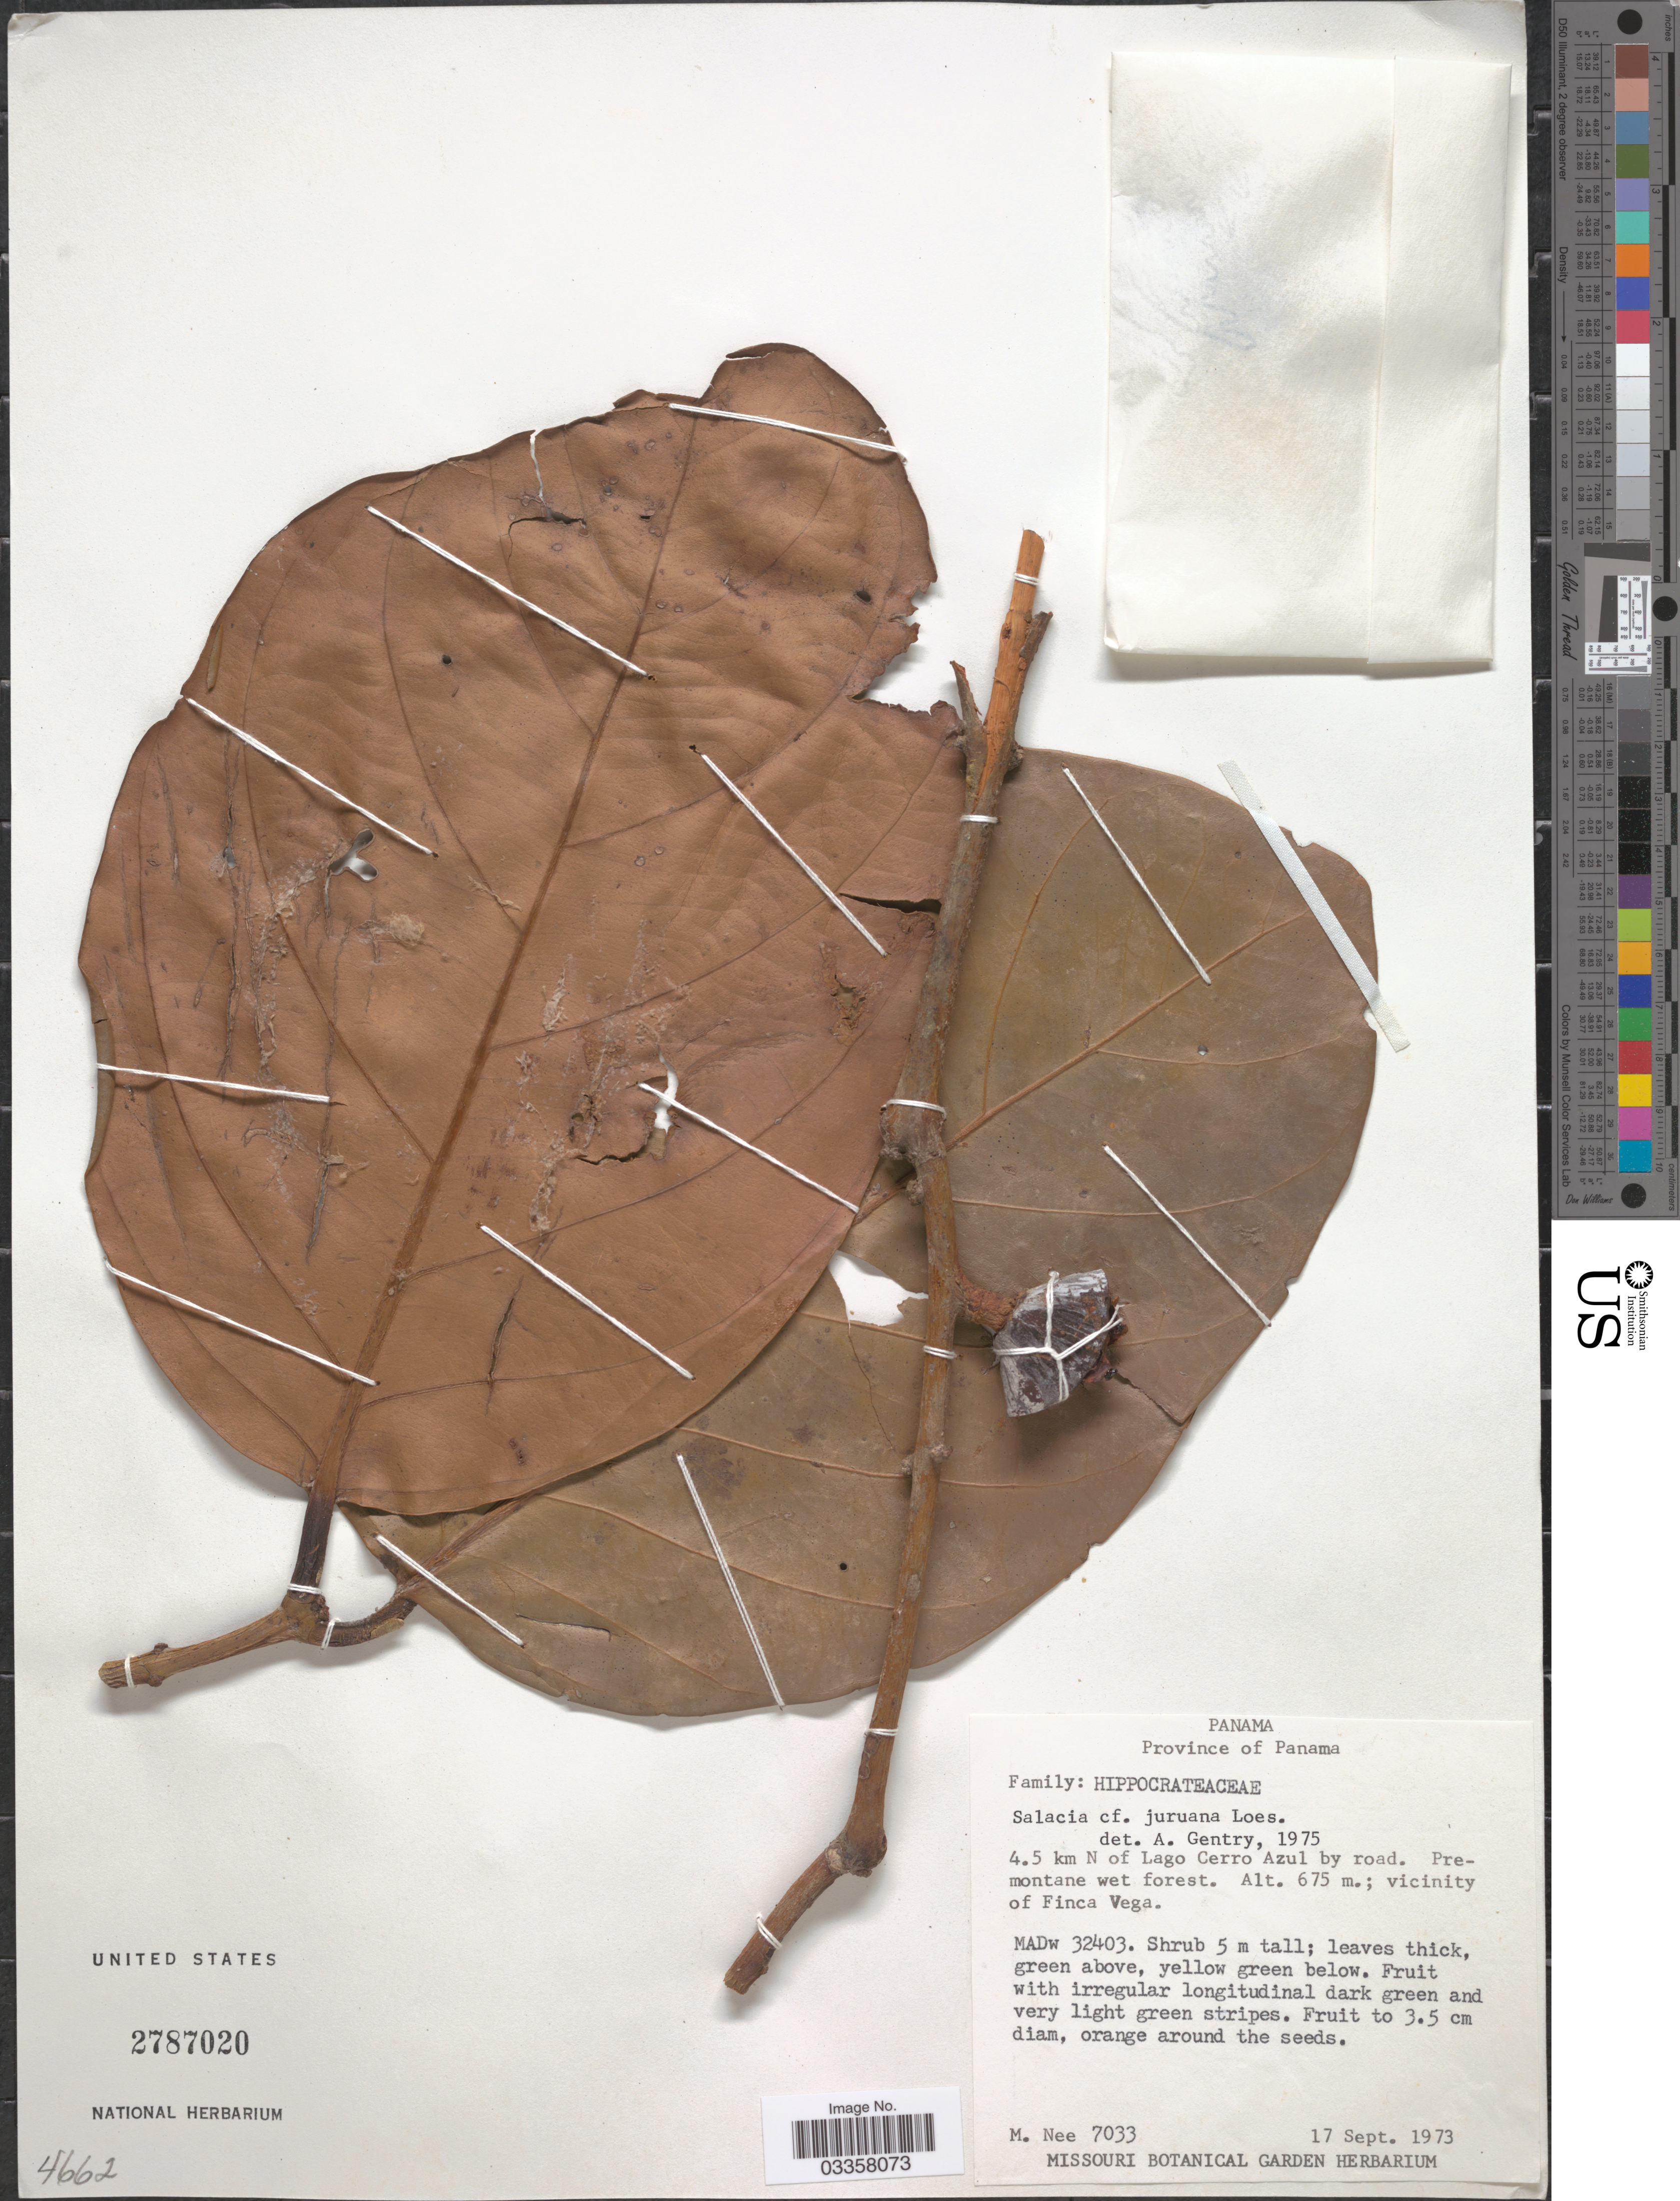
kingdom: Plantae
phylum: Tracheophyta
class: Magnoliopsida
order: Celastrales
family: Celastraceae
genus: Salacia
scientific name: Salacia juruana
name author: Loes.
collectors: M. Nee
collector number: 7033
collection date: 1973-09-17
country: Panama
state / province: Panamá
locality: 4.5 km N of Lago Cerro Azul by road. Vicinity of Finca Vega.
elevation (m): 675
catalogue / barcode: US 2787020